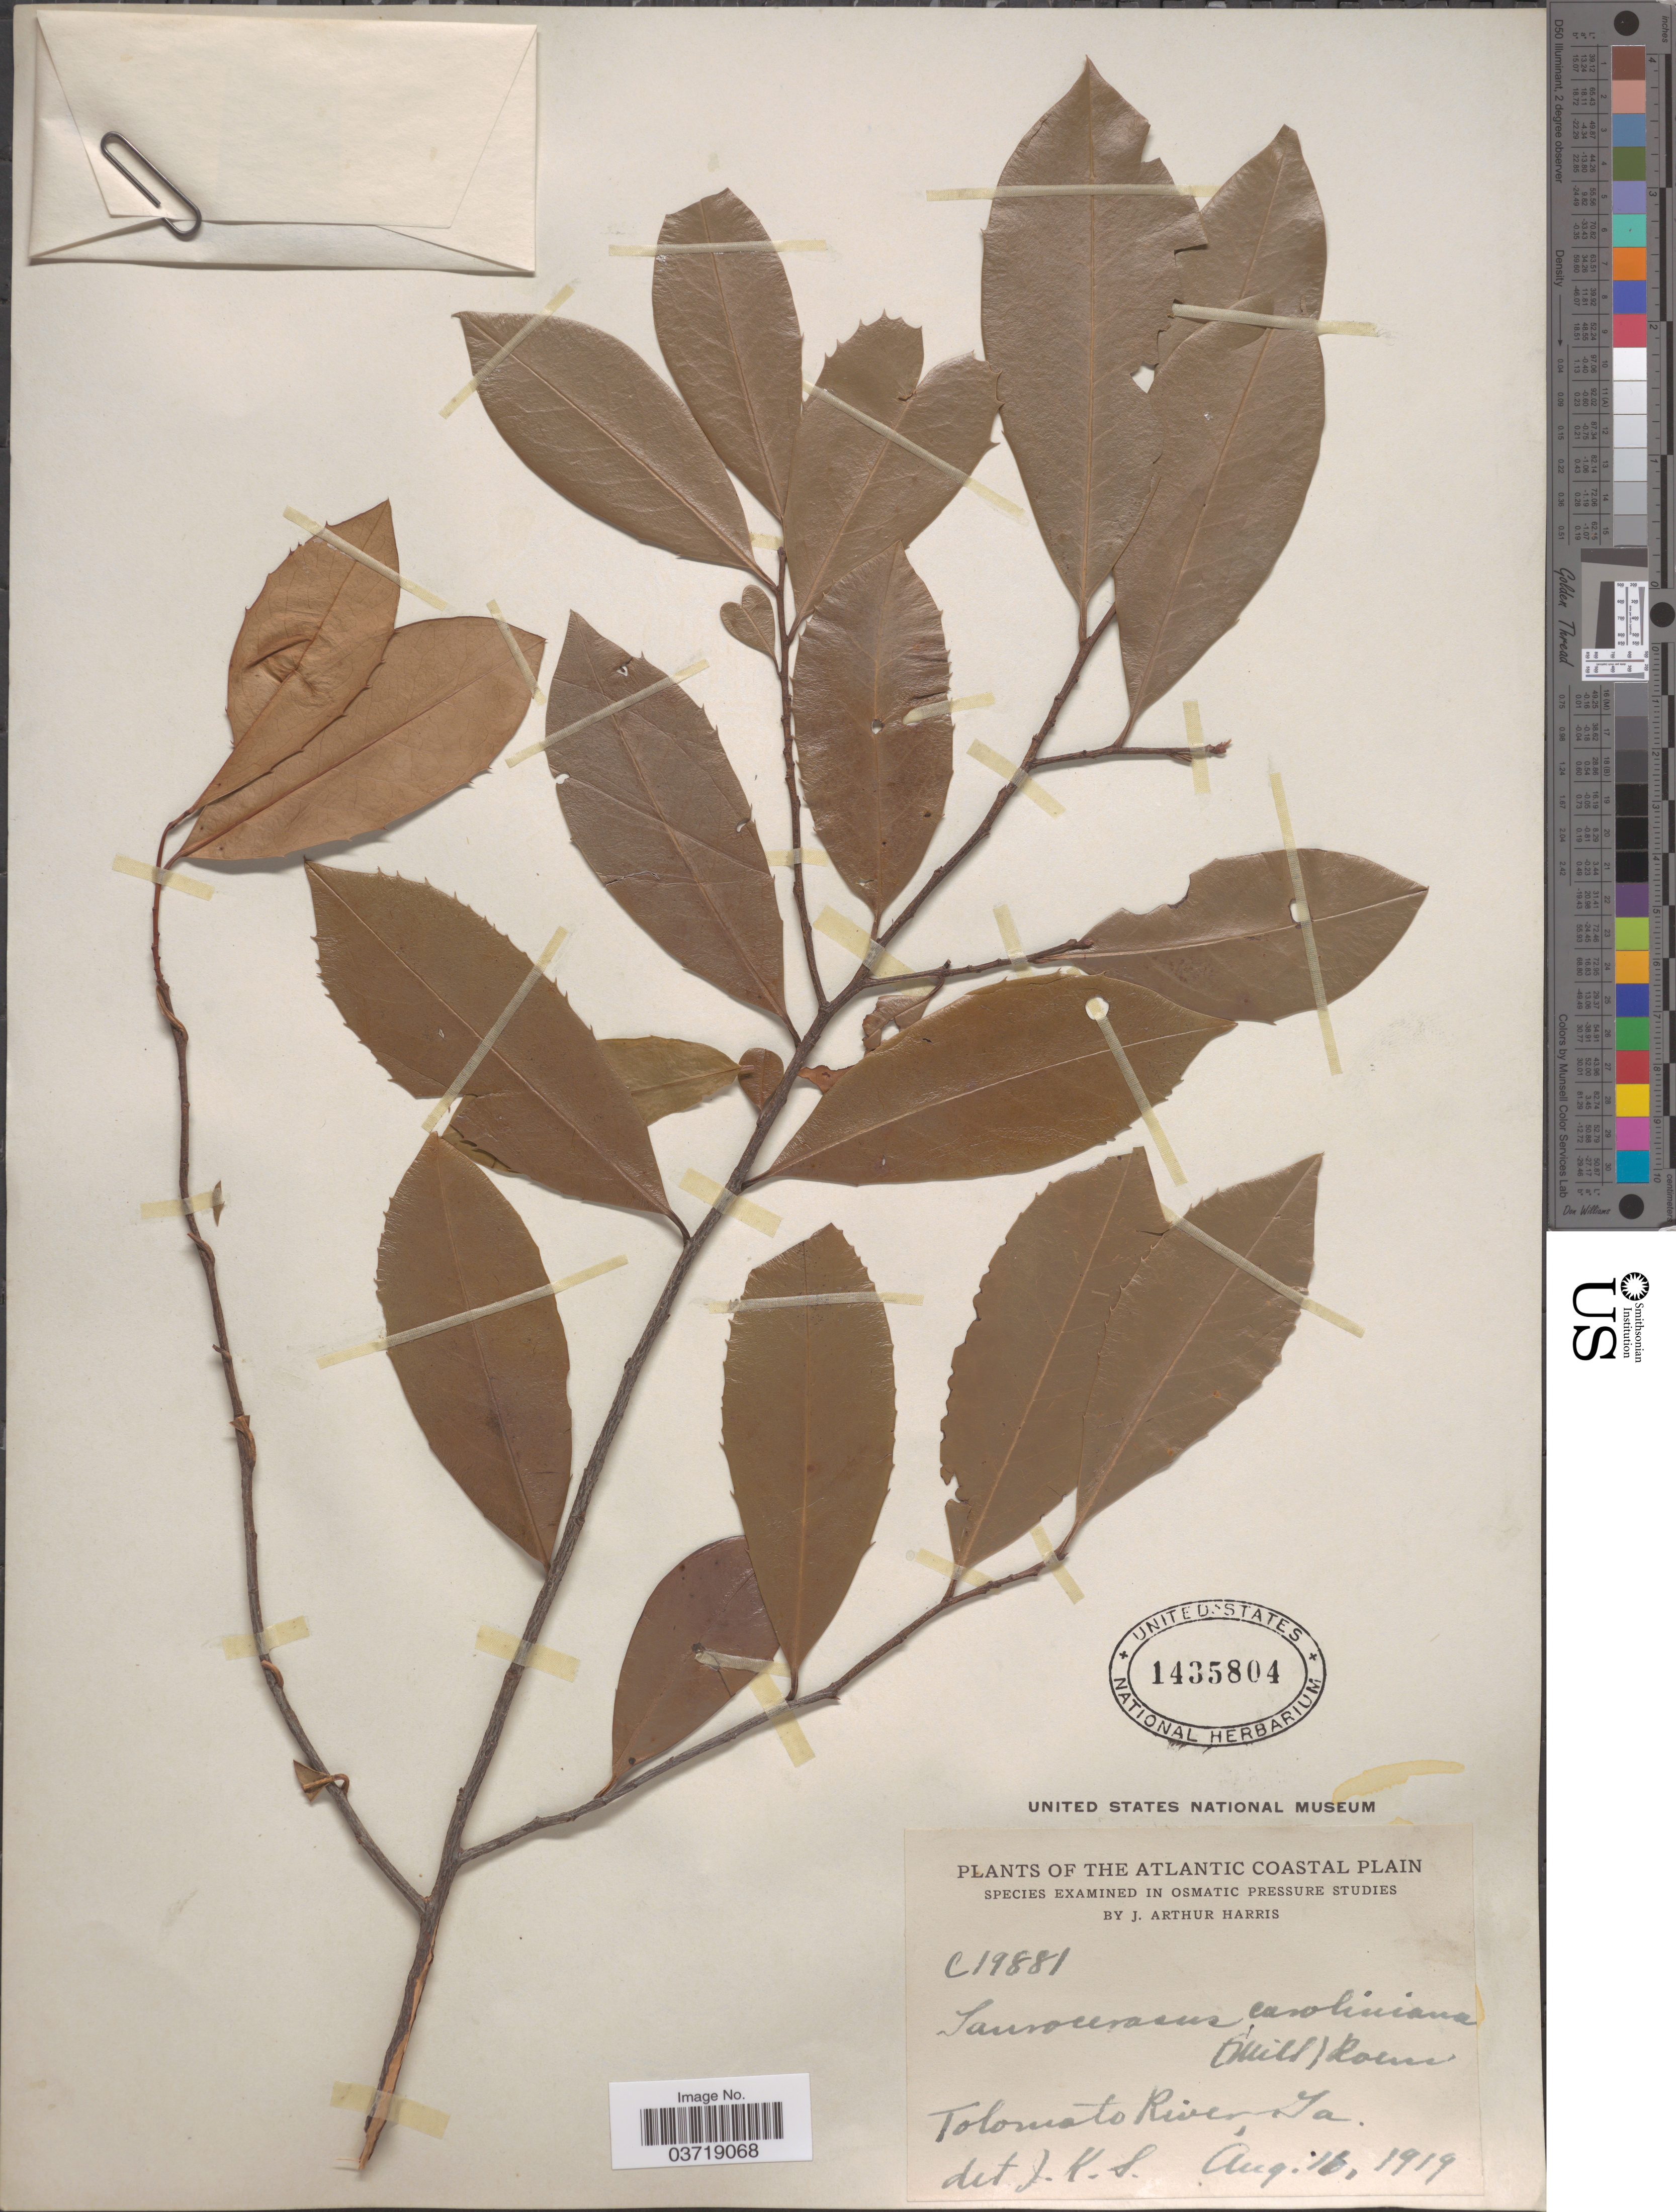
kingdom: Plantae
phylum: Tracheophyta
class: Magnoliopsida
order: Rosales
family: Rosaceae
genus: Prunus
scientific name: Prunus caroliniana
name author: (Mill.) Aiton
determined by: Strong, Mark T., (BOT), Smithsonian Institution - National Museum of Natural History (UNITED STATES)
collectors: J. A. Harris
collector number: C19881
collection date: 1919-08-16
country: United States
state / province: Georgia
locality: The Atlantic Coastal Plain. Tolomato River.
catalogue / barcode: US 1435804